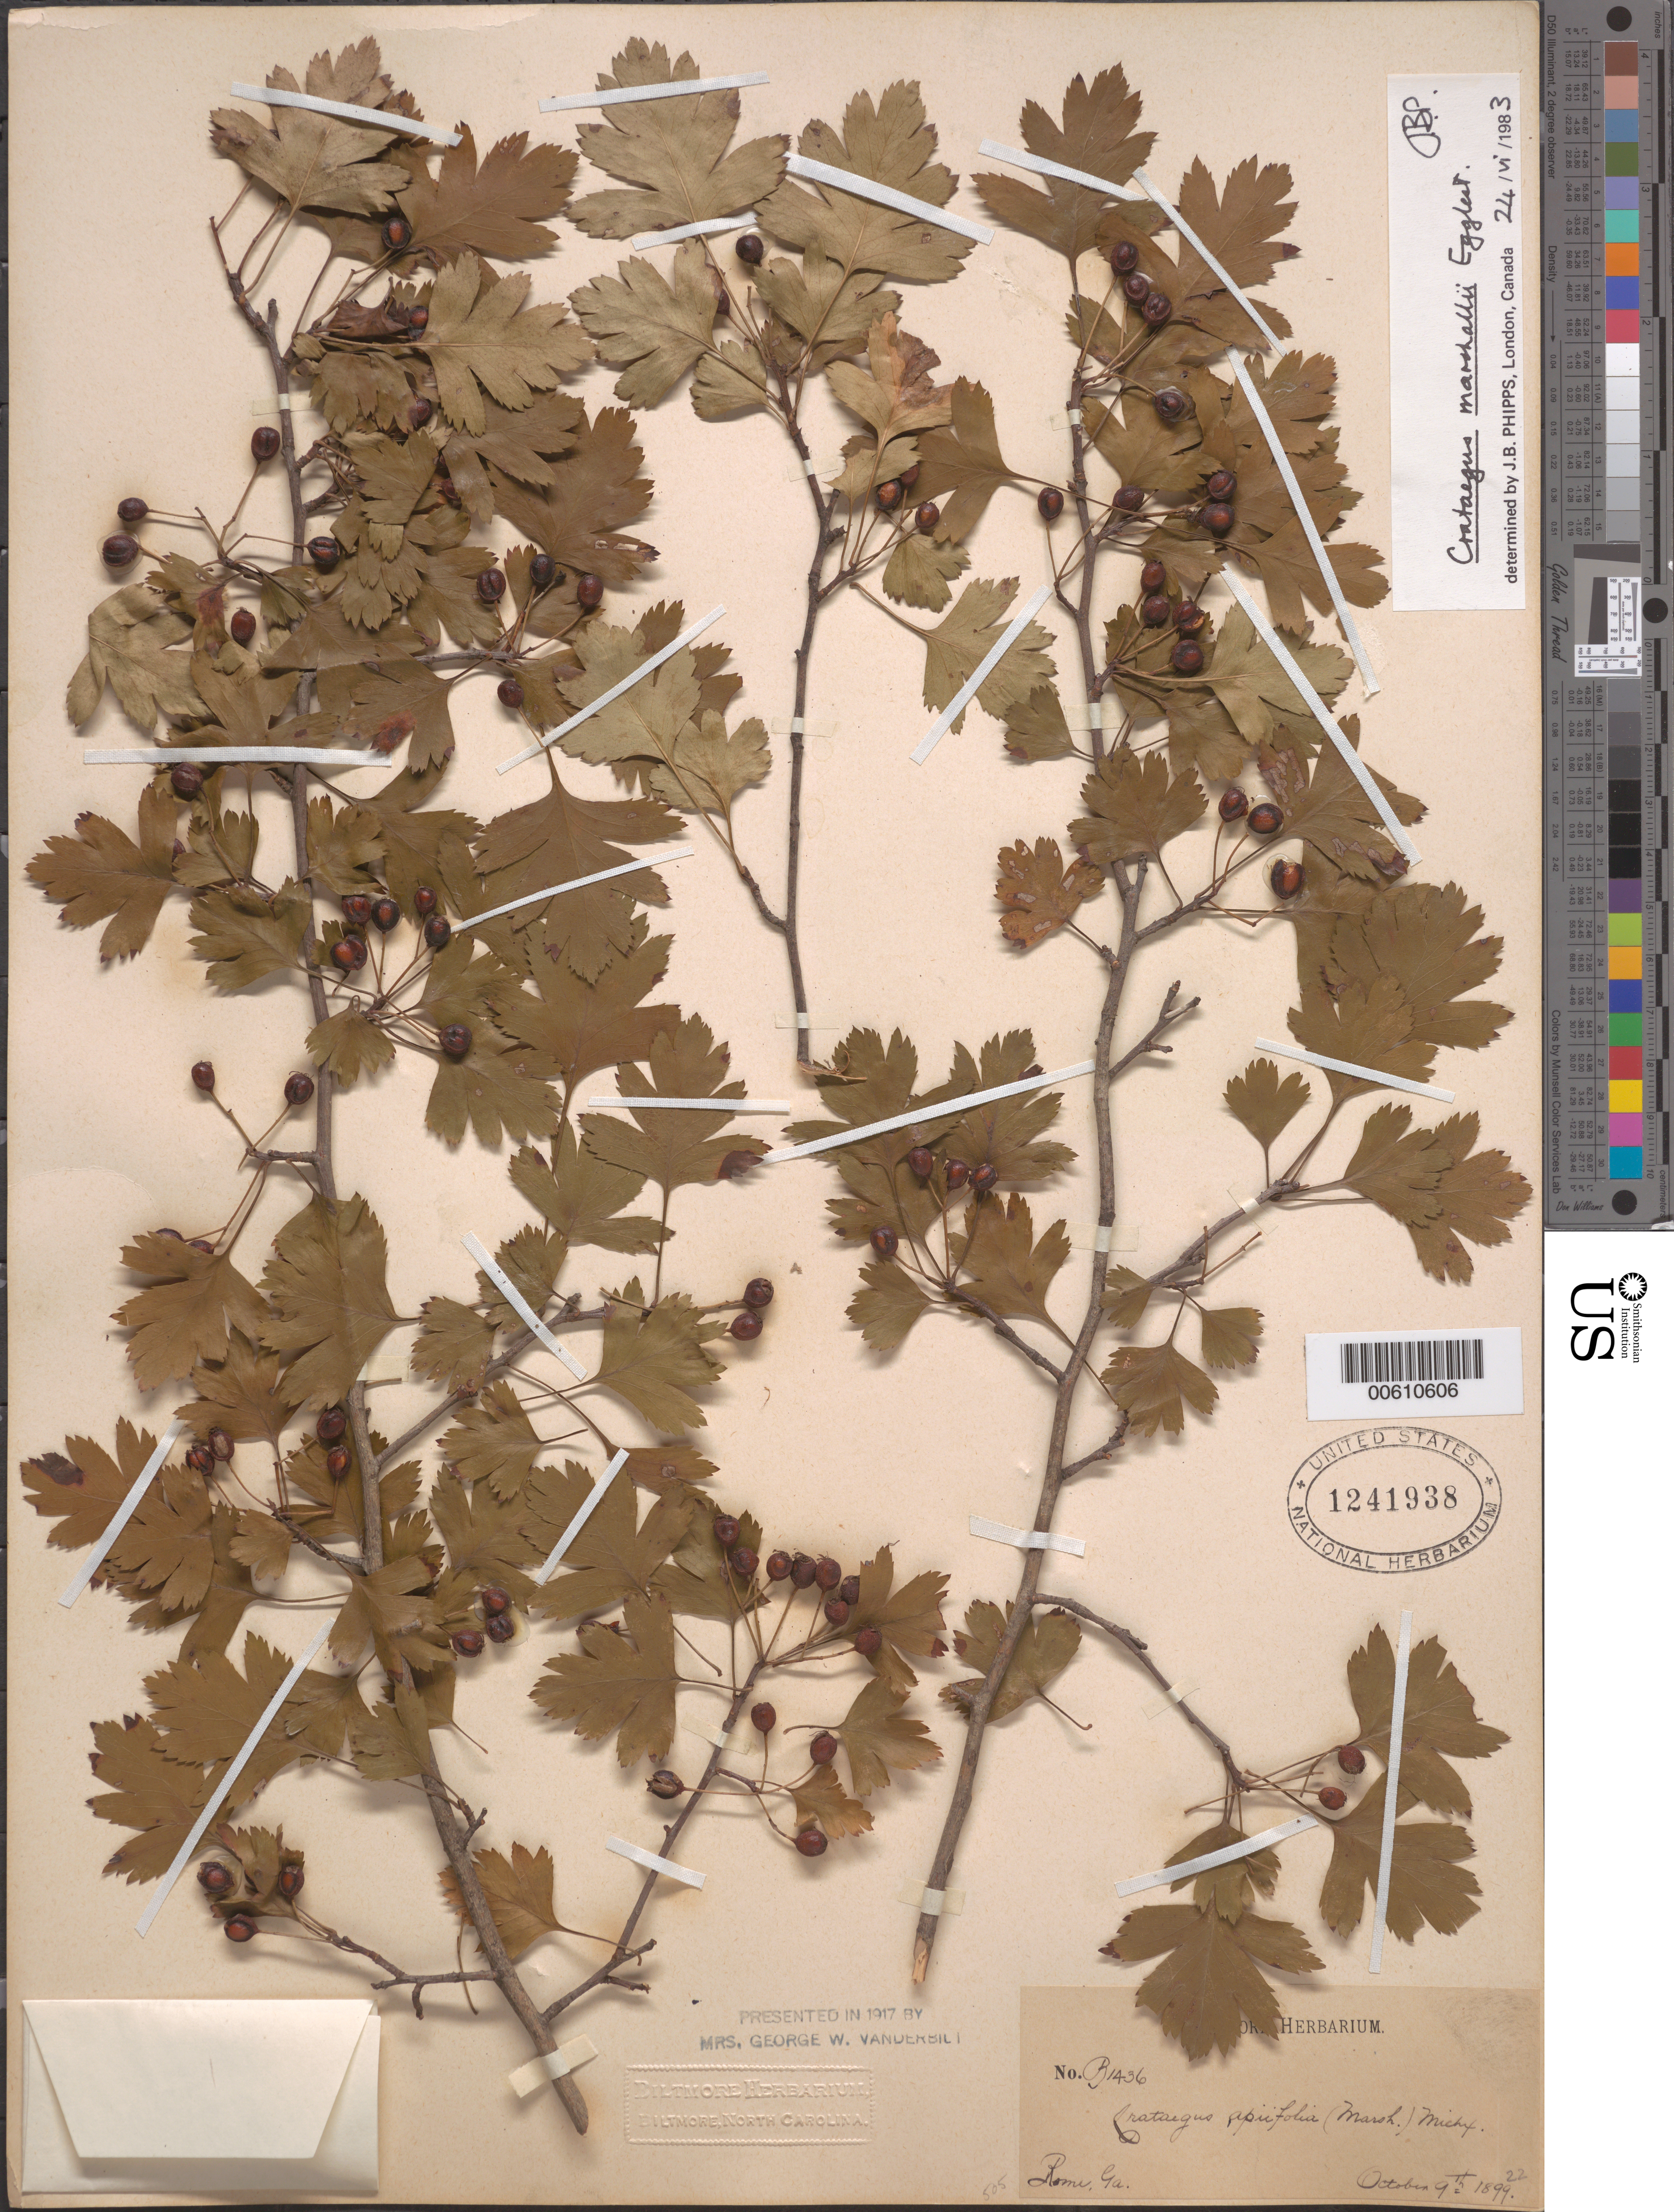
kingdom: Plantae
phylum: Tracheophyta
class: Magnoliopsida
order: Rosales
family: Rosaceae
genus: Crataegus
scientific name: Crataegus marshallii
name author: Eggl.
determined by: Phipps, James B., (UWO), University of Western Ontario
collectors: ex herb. Biltmore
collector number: B1436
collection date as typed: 09 Oct 1899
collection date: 1899-10-09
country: United States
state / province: Georgia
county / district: Floyd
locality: Rome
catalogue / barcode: US 1241938